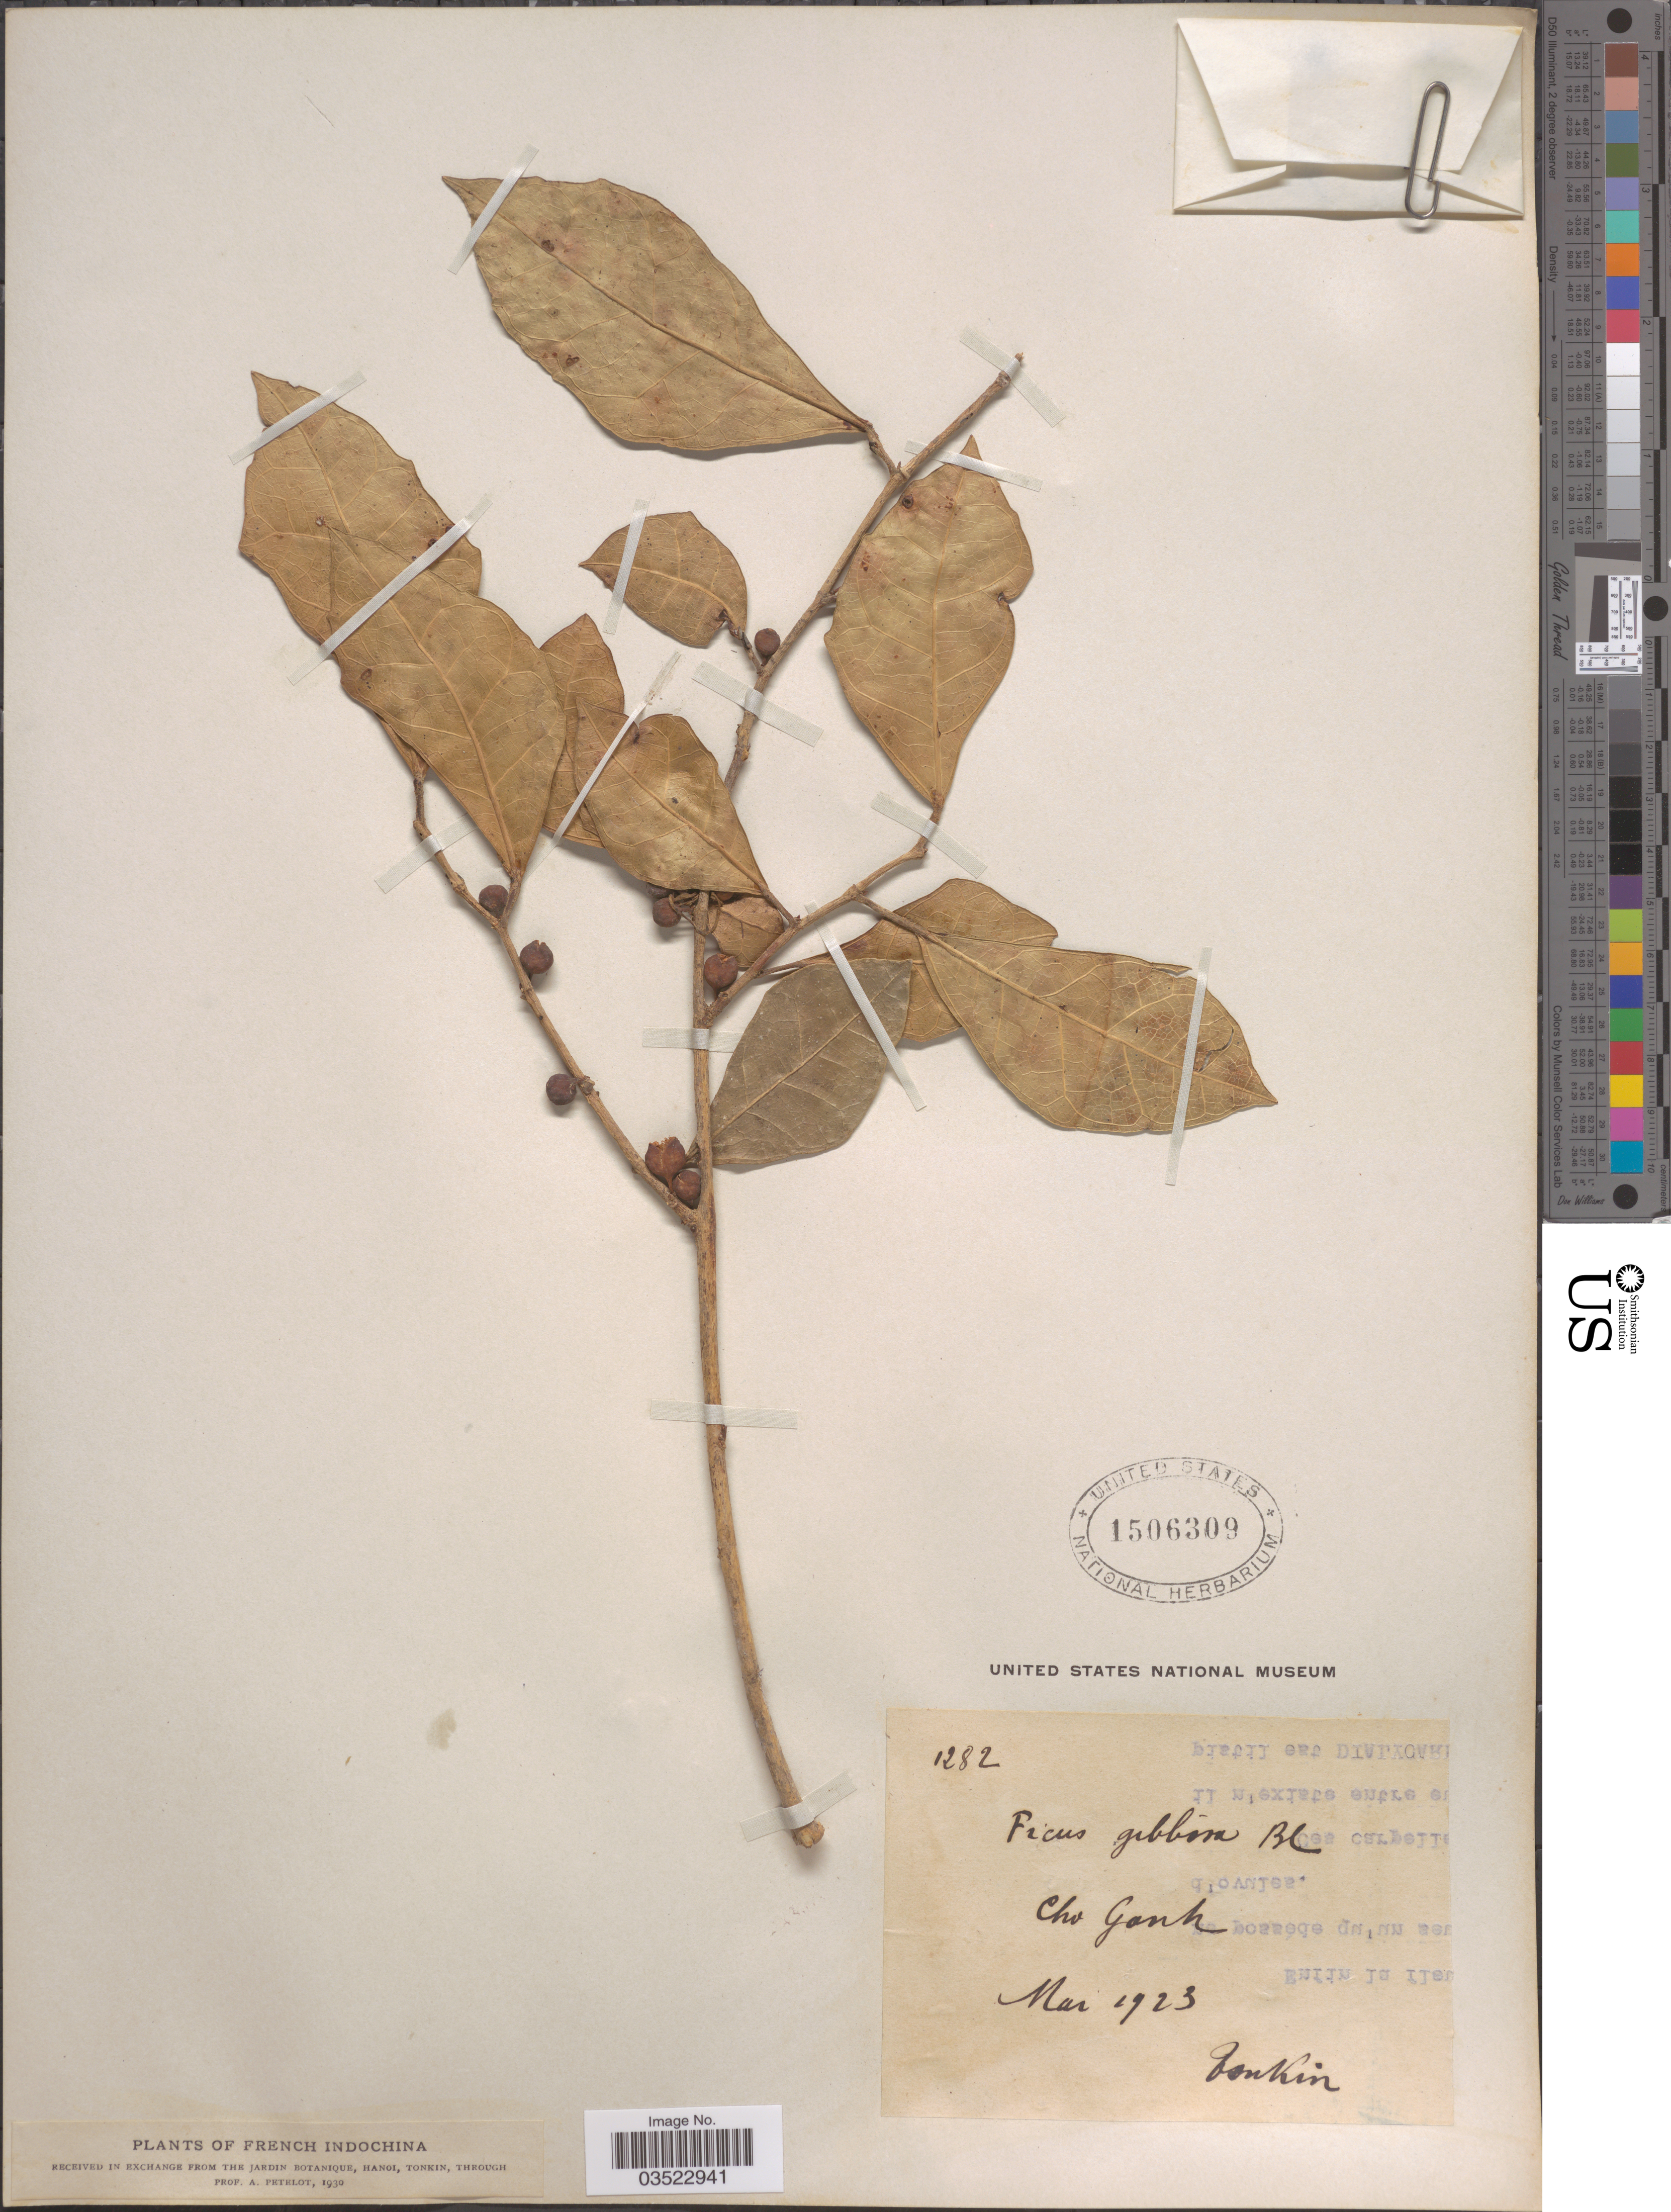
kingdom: Plantae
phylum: Tracheophyta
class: Magnoliopsida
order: Rosales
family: Moraceae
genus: Ficus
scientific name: Ficus tinctoria subsp. gibbosa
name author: (Blume) Corner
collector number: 1282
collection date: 1923-03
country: Vietnam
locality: French Indochina. Tonkin. Cho Ganh.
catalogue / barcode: US 1506309